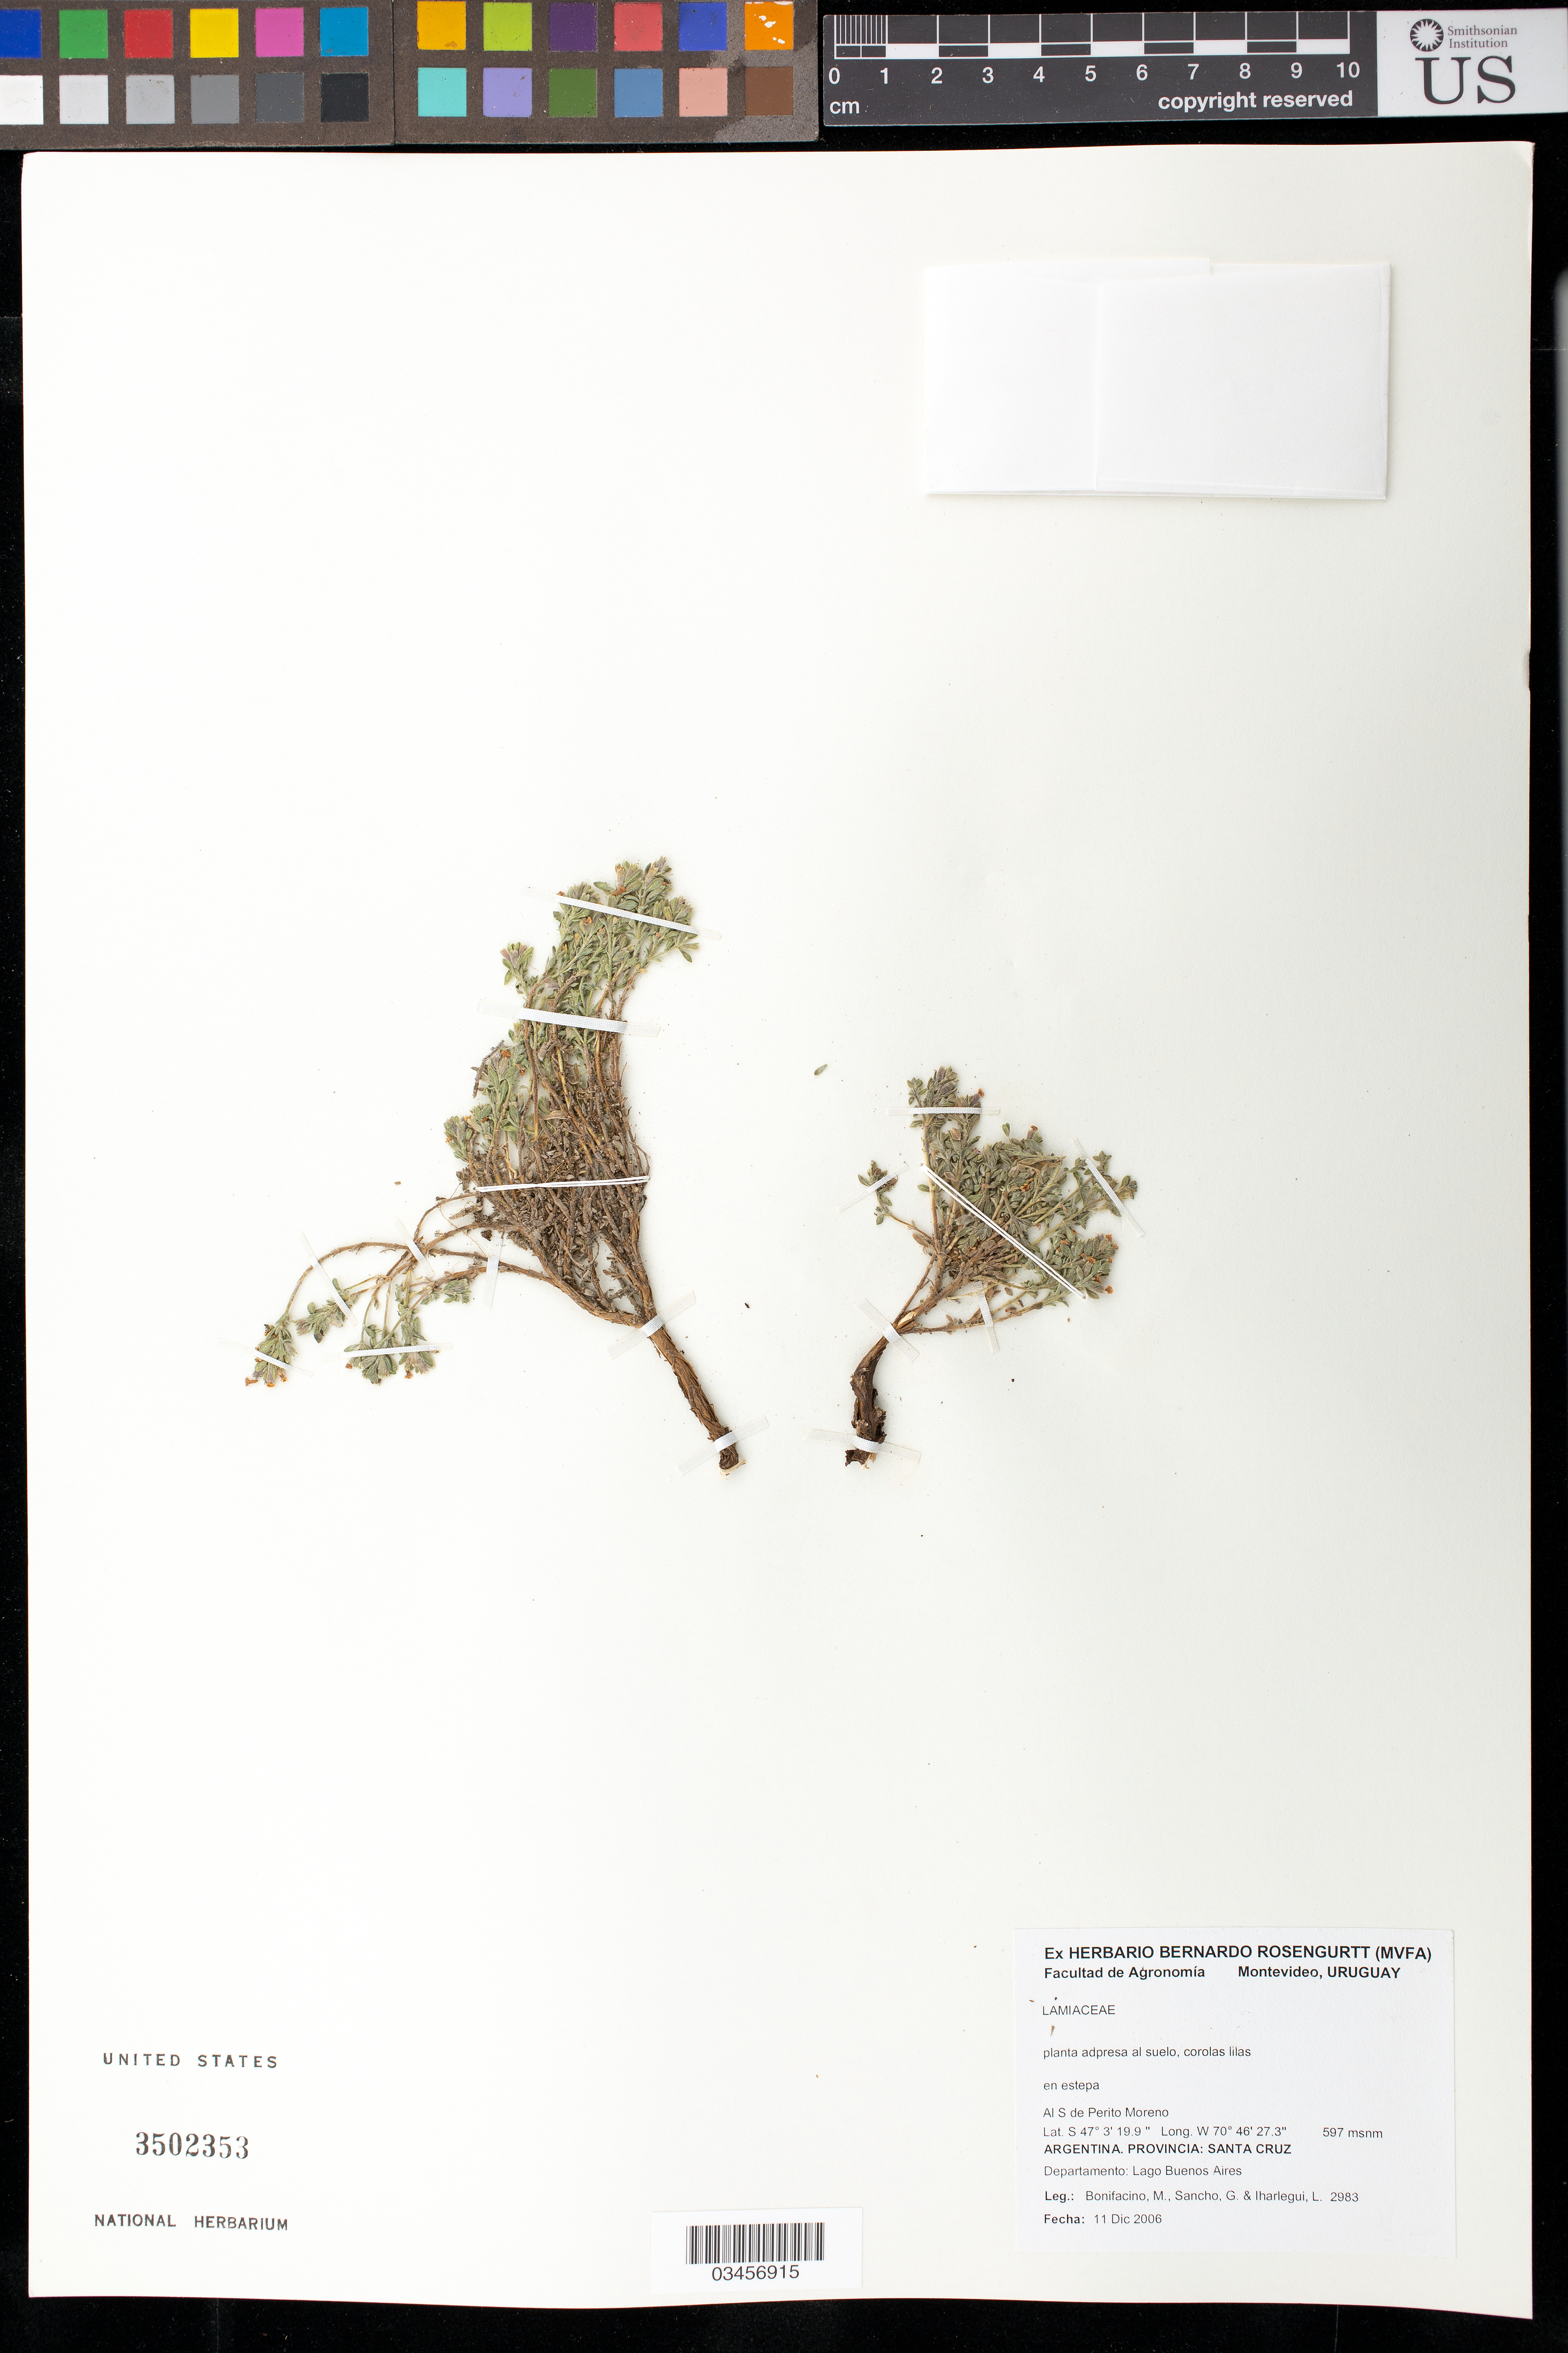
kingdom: Plantae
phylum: Tracheophyta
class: Magnoliopsida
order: Lamiales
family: Lamiaceae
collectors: M. Bonifacino, G. Sancho & L. Iharlegui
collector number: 2983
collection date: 2006-12-11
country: Argentina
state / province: Santa Cruz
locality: Departamento Lago Buenos Aires. Al S de Perito Moreno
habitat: En estepa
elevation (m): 597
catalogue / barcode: US 3502353